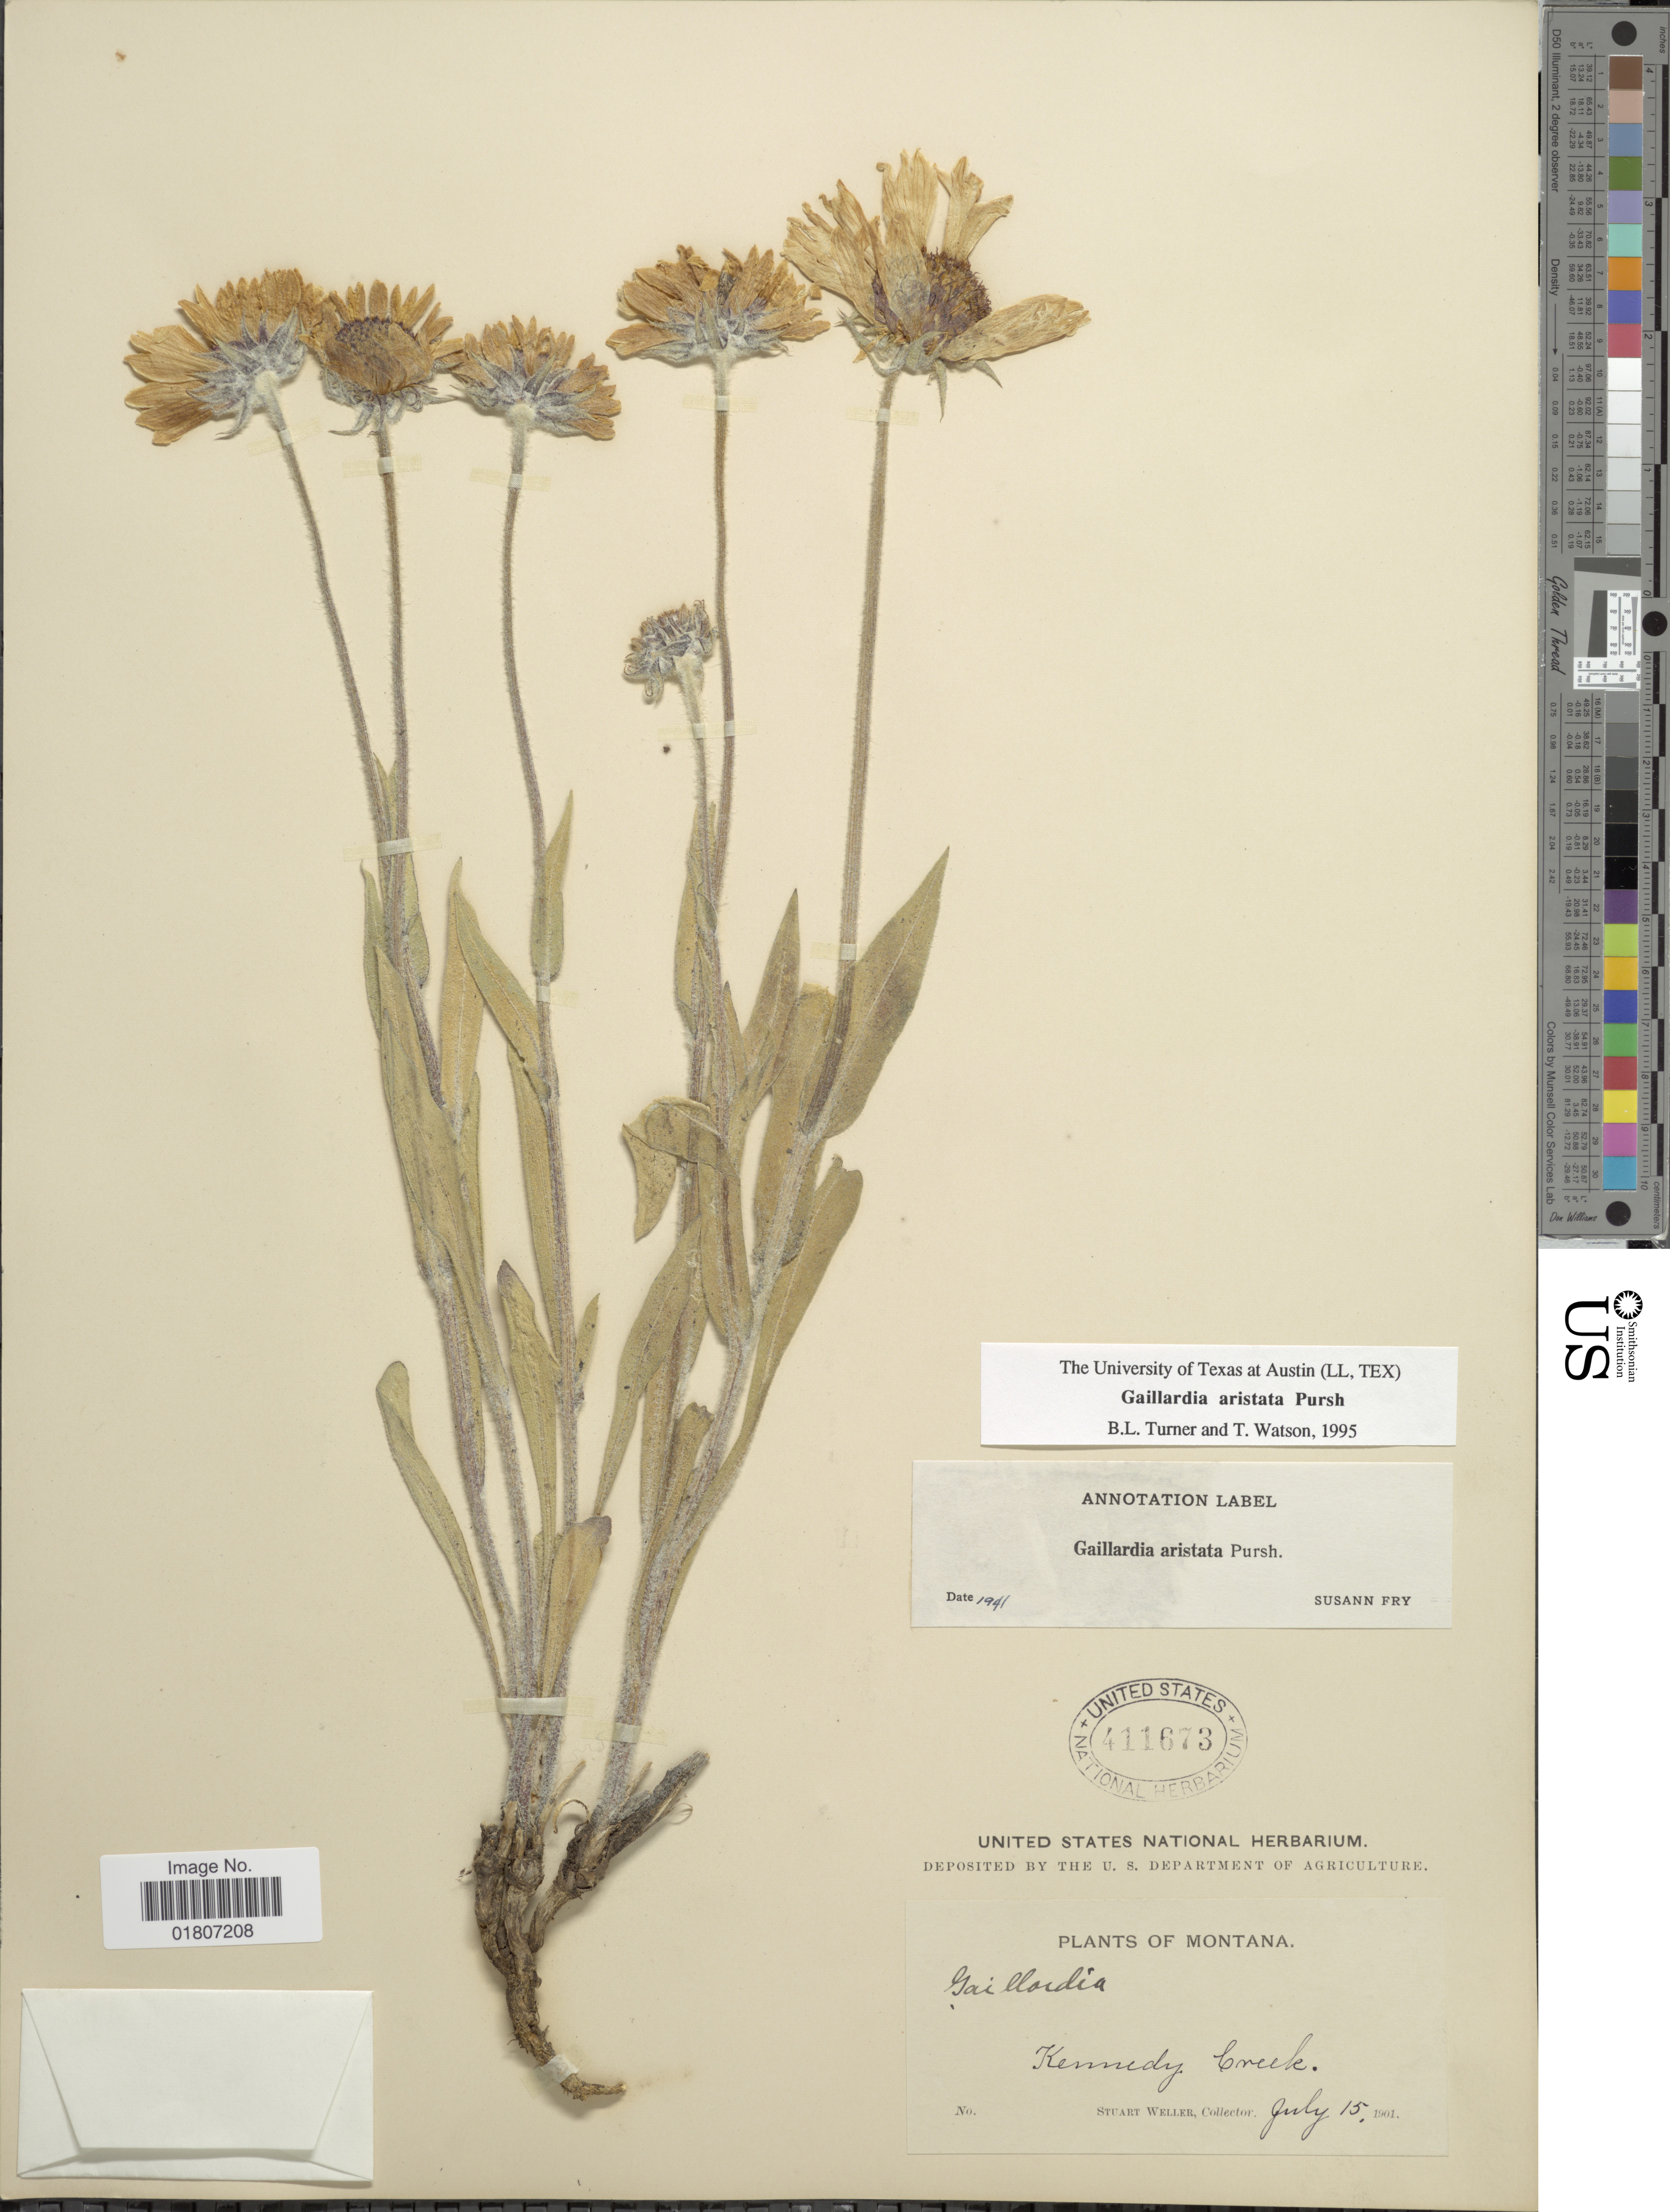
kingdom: Plantae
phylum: Tracheophyta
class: Magnoliopsida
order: Asterales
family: Asteraceae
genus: Gaillardia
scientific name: Gaillardia aristata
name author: Pursh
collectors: S. Weller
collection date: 1901-07-15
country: United States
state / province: Montana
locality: Kennedy Creek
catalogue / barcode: US 411673